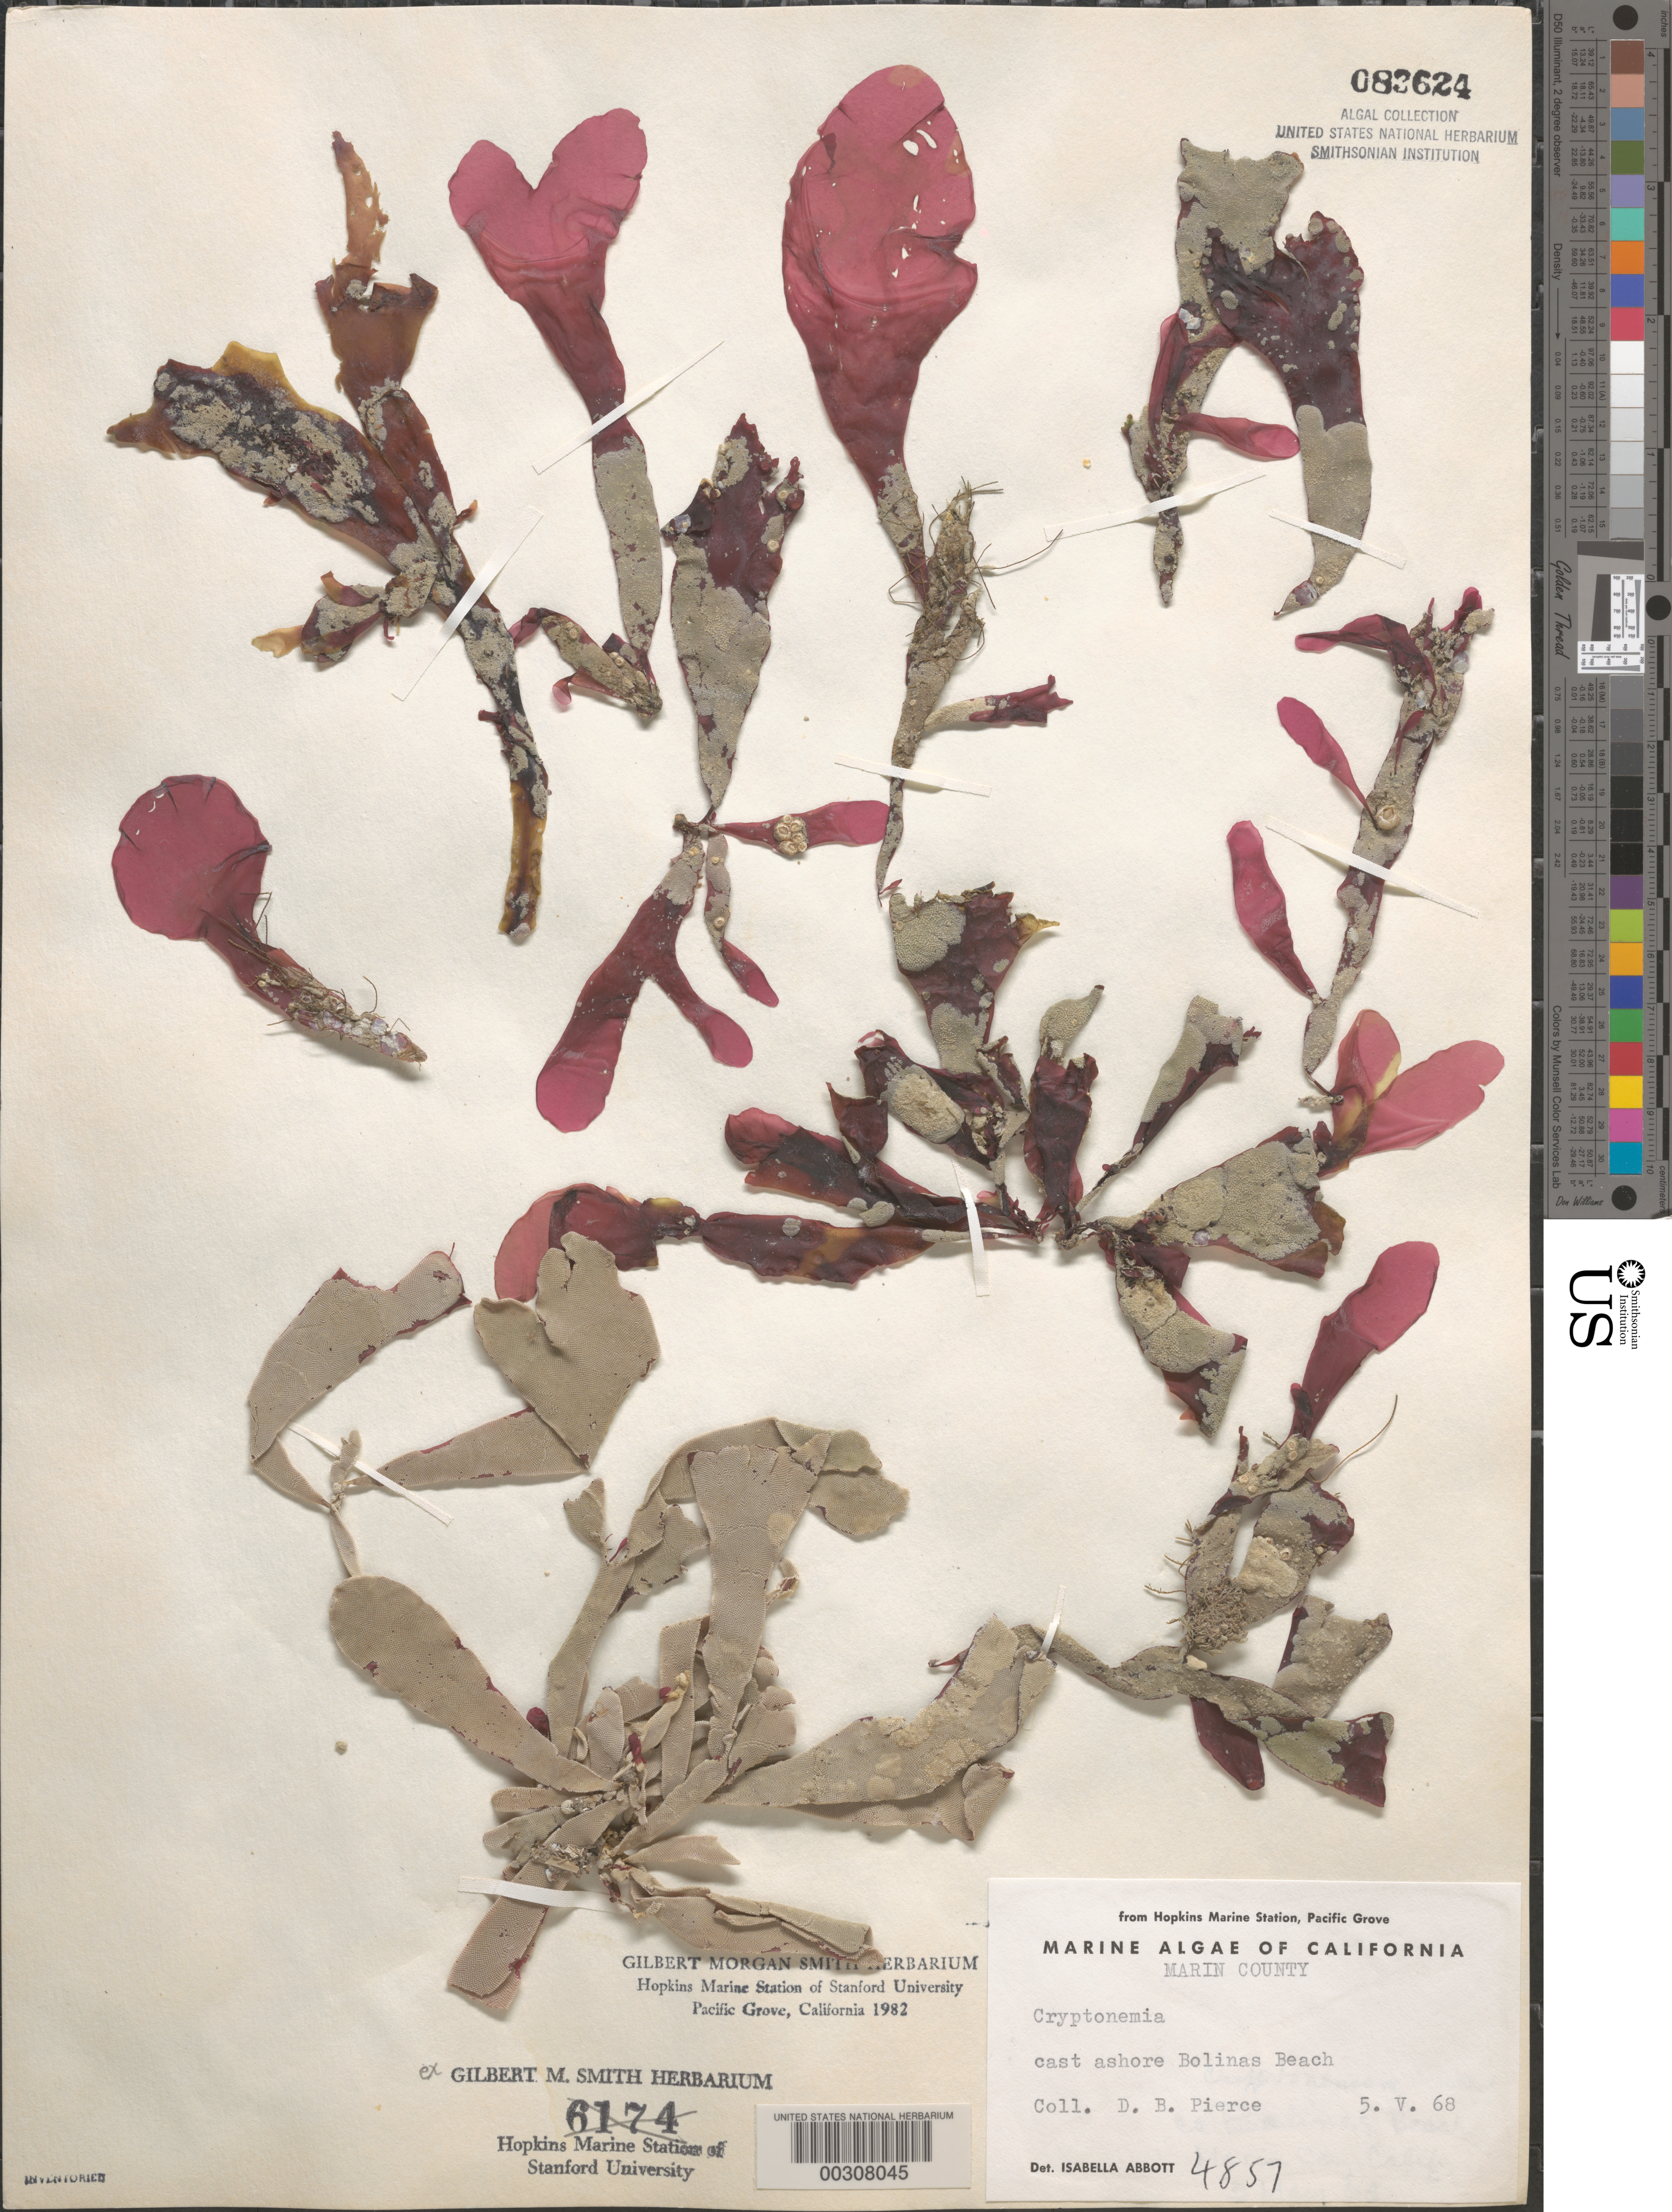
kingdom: Plantae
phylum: Rhodophyta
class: Florideophyceae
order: Halymeniales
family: Halymeniaceae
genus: Cryptonemia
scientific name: Cryptonemia sp.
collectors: D. Pierce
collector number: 4857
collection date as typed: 5 May 68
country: United States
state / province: California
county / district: Marin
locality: Marin County. Cast ashore Bolinas Beach.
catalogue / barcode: US 83624